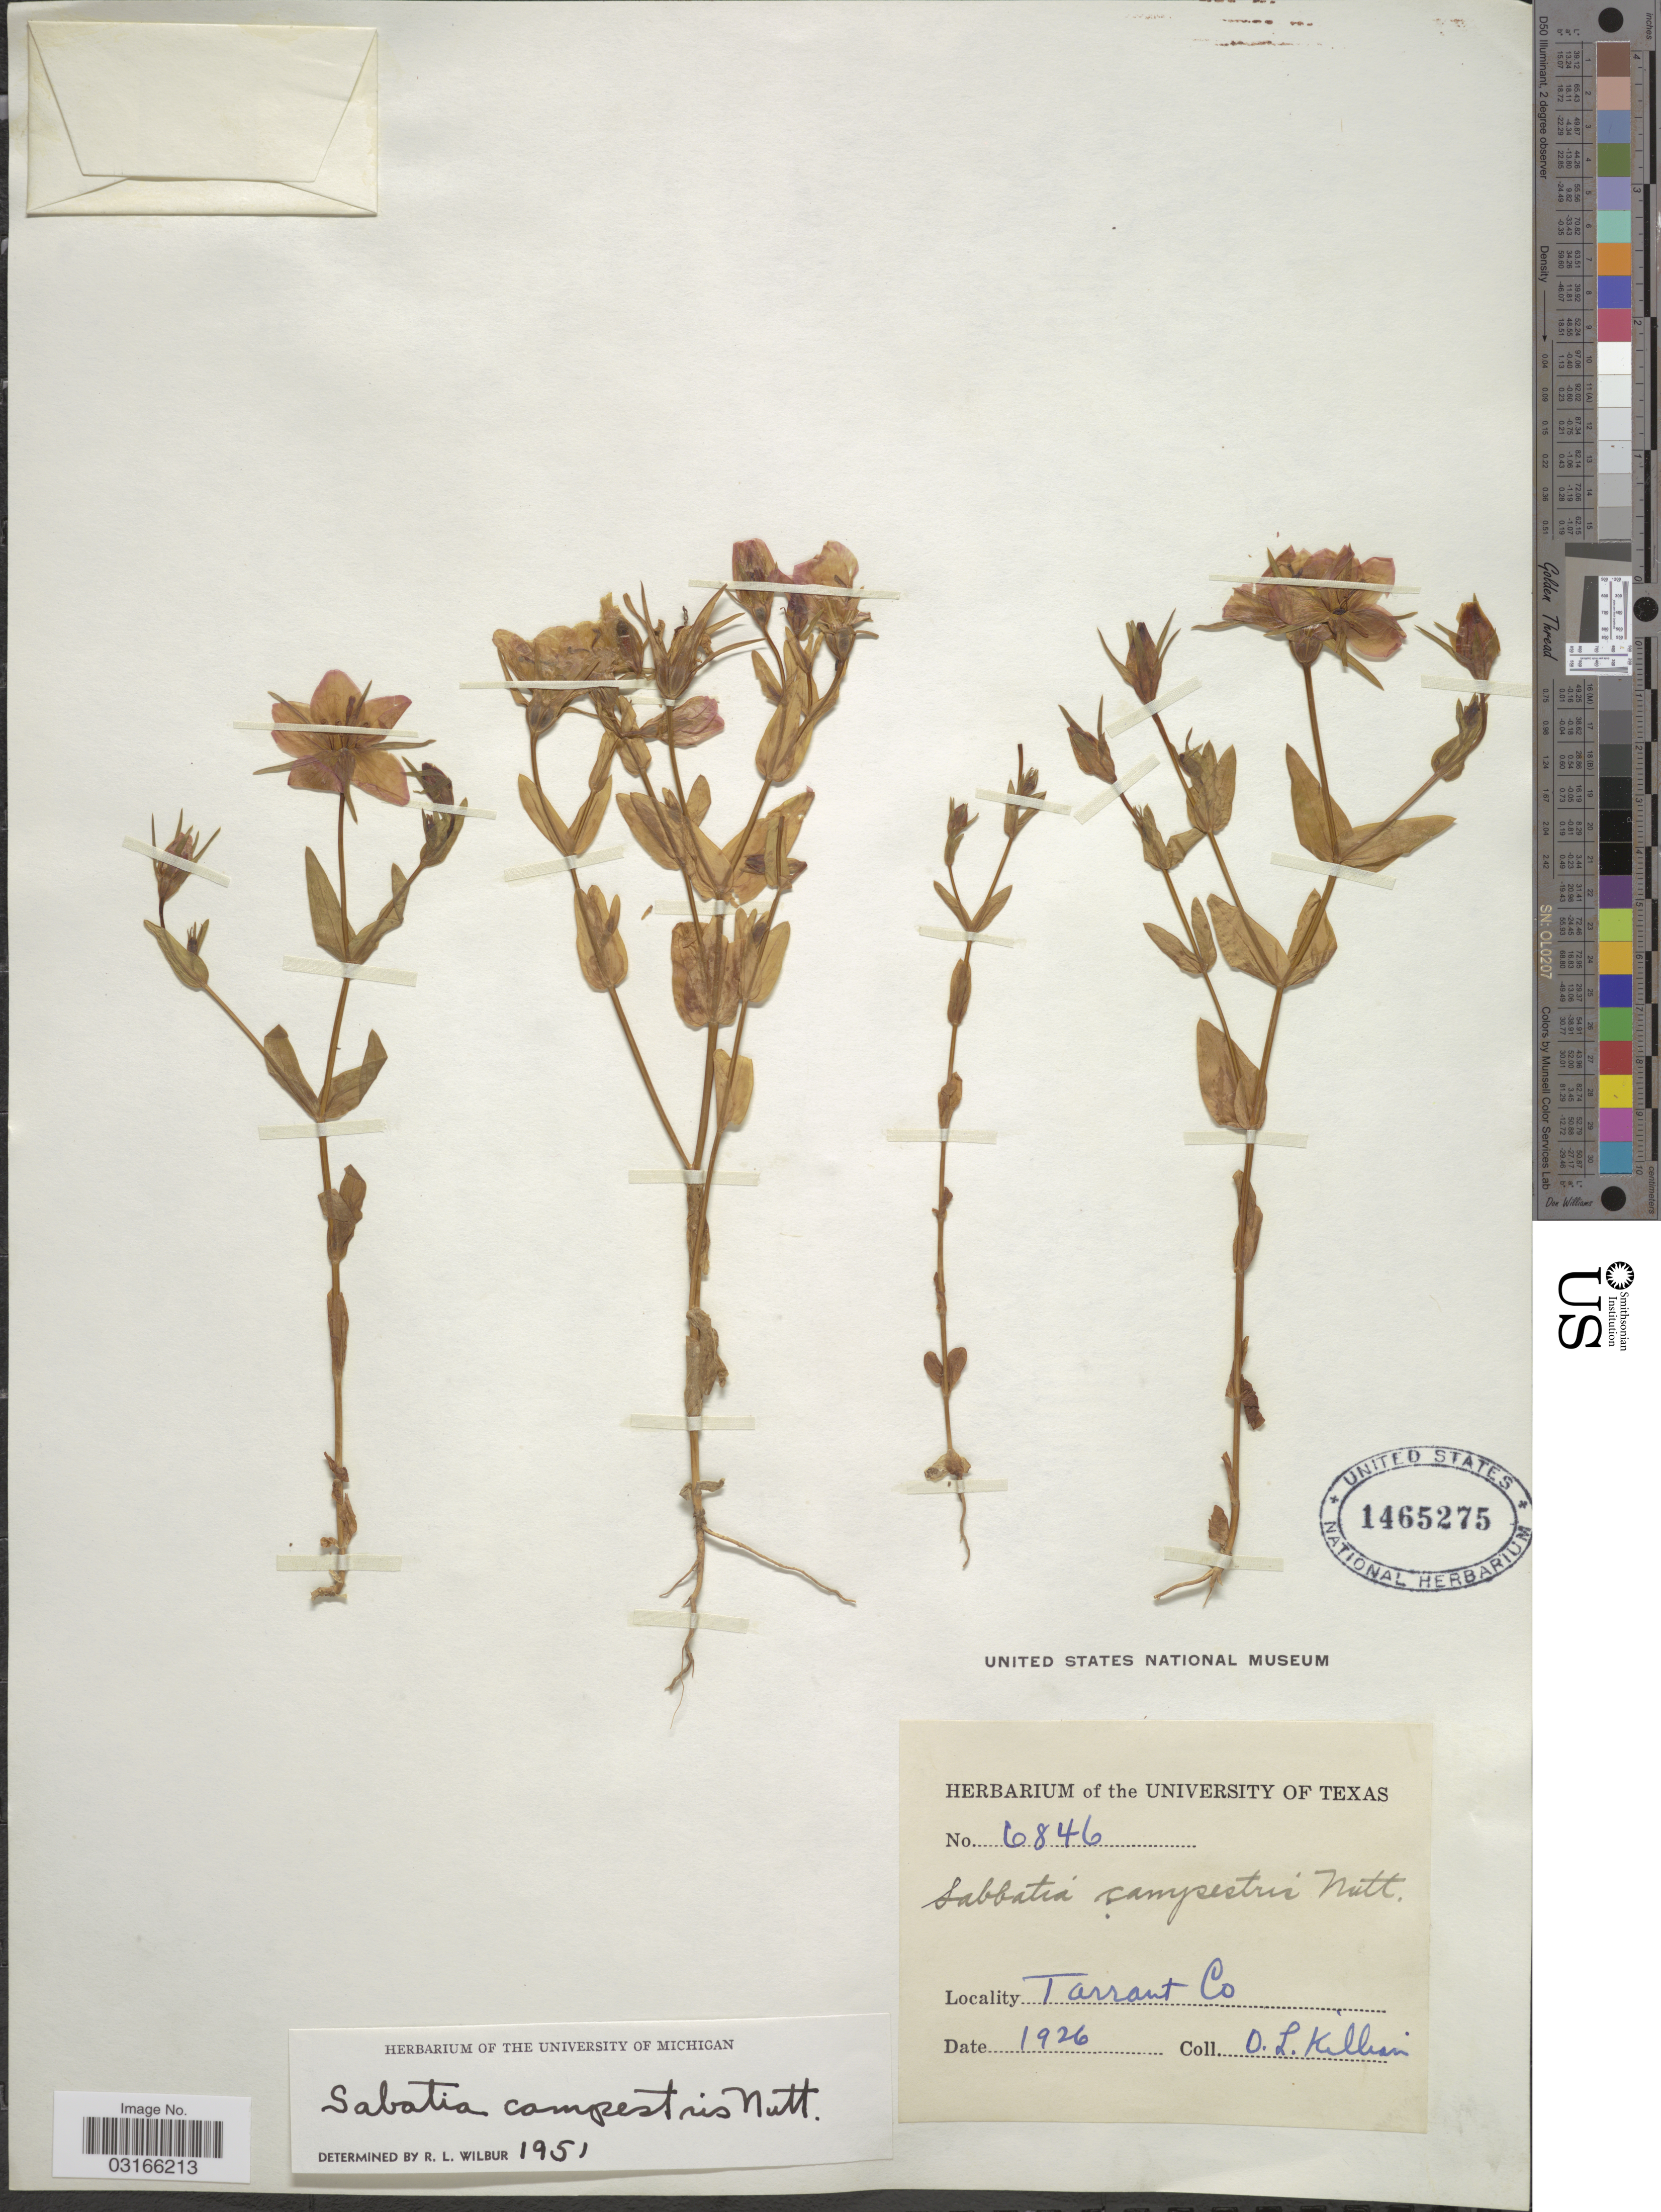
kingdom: Plantae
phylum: Tracheophyta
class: Magnoliopsida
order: Gentianales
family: Gentianaceae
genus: Sabatia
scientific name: Sabatia campestris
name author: Nutt.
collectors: O. Killian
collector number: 6846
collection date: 1926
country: United States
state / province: Texas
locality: Tarrant Co.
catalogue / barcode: US 1465275